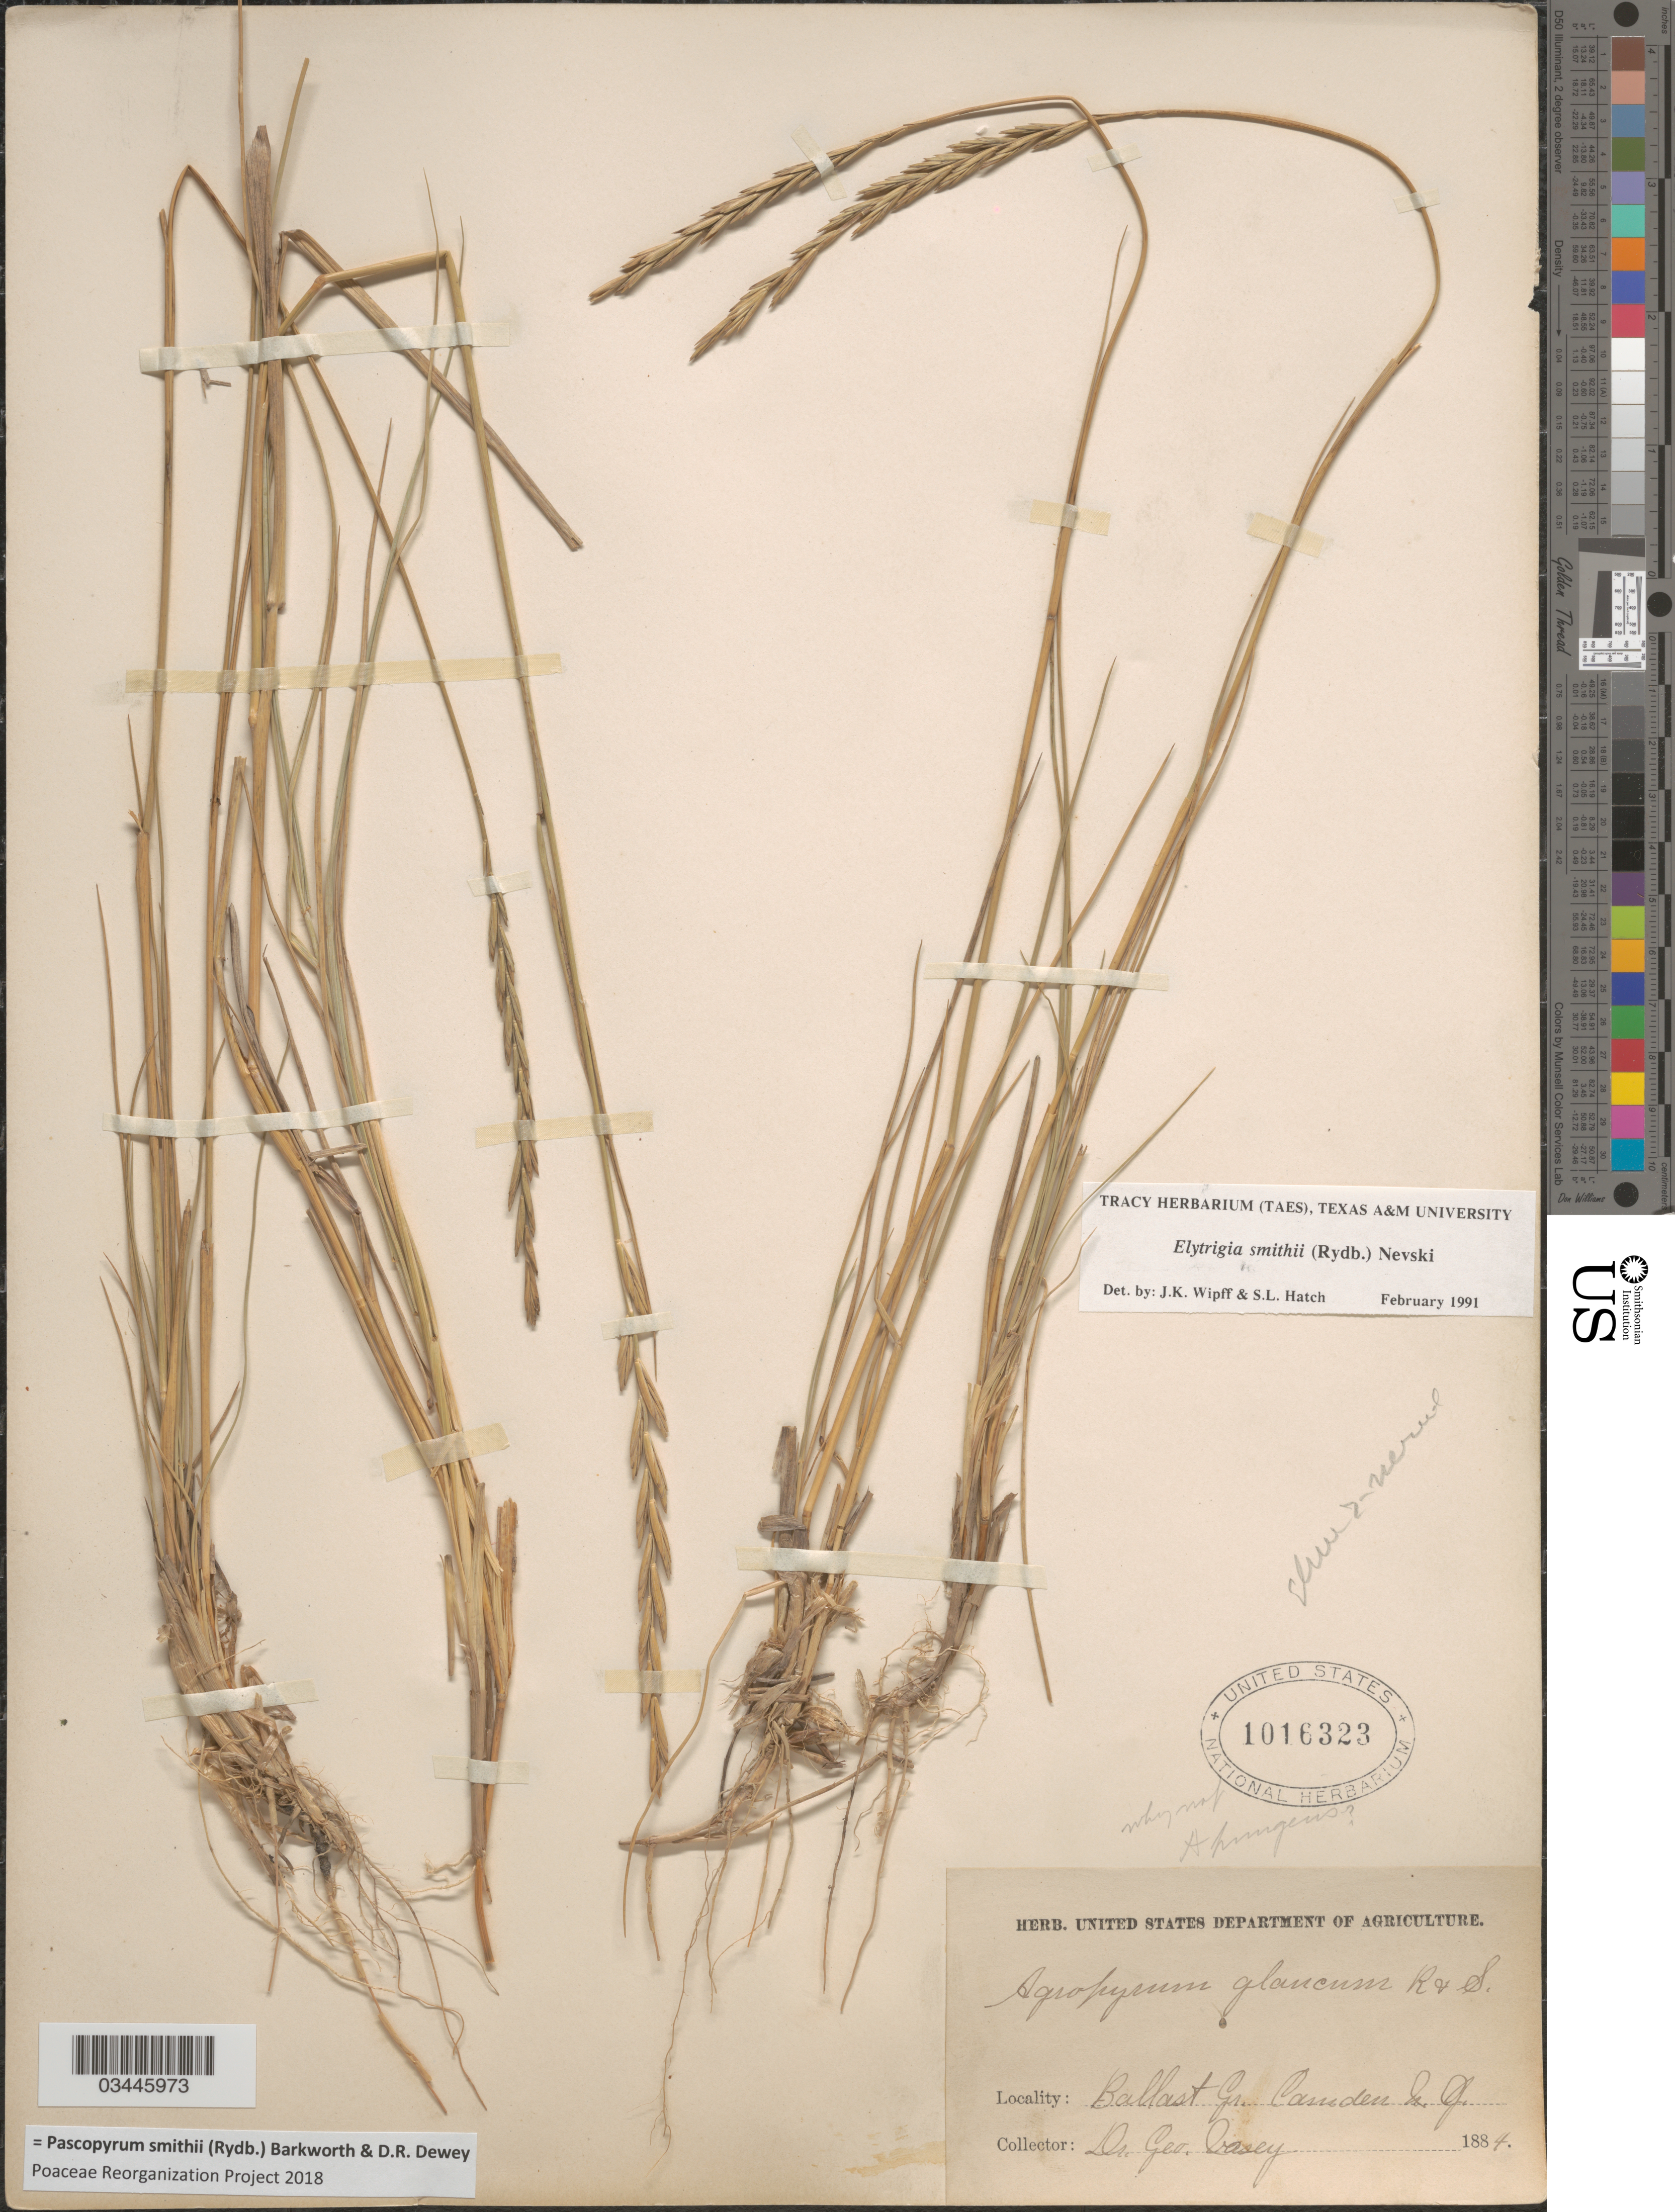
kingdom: Plantae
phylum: Tracheophyta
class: Liliopsida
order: Poales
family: Poaceae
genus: Pascopyrum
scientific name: Pascopyrum smithii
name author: (Rydb.) Barkworth & Dewey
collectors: G. R. Vasey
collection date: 1884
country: United States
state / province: New Jersey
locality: Ballast Gr. Camden.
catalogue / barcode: US 1016323